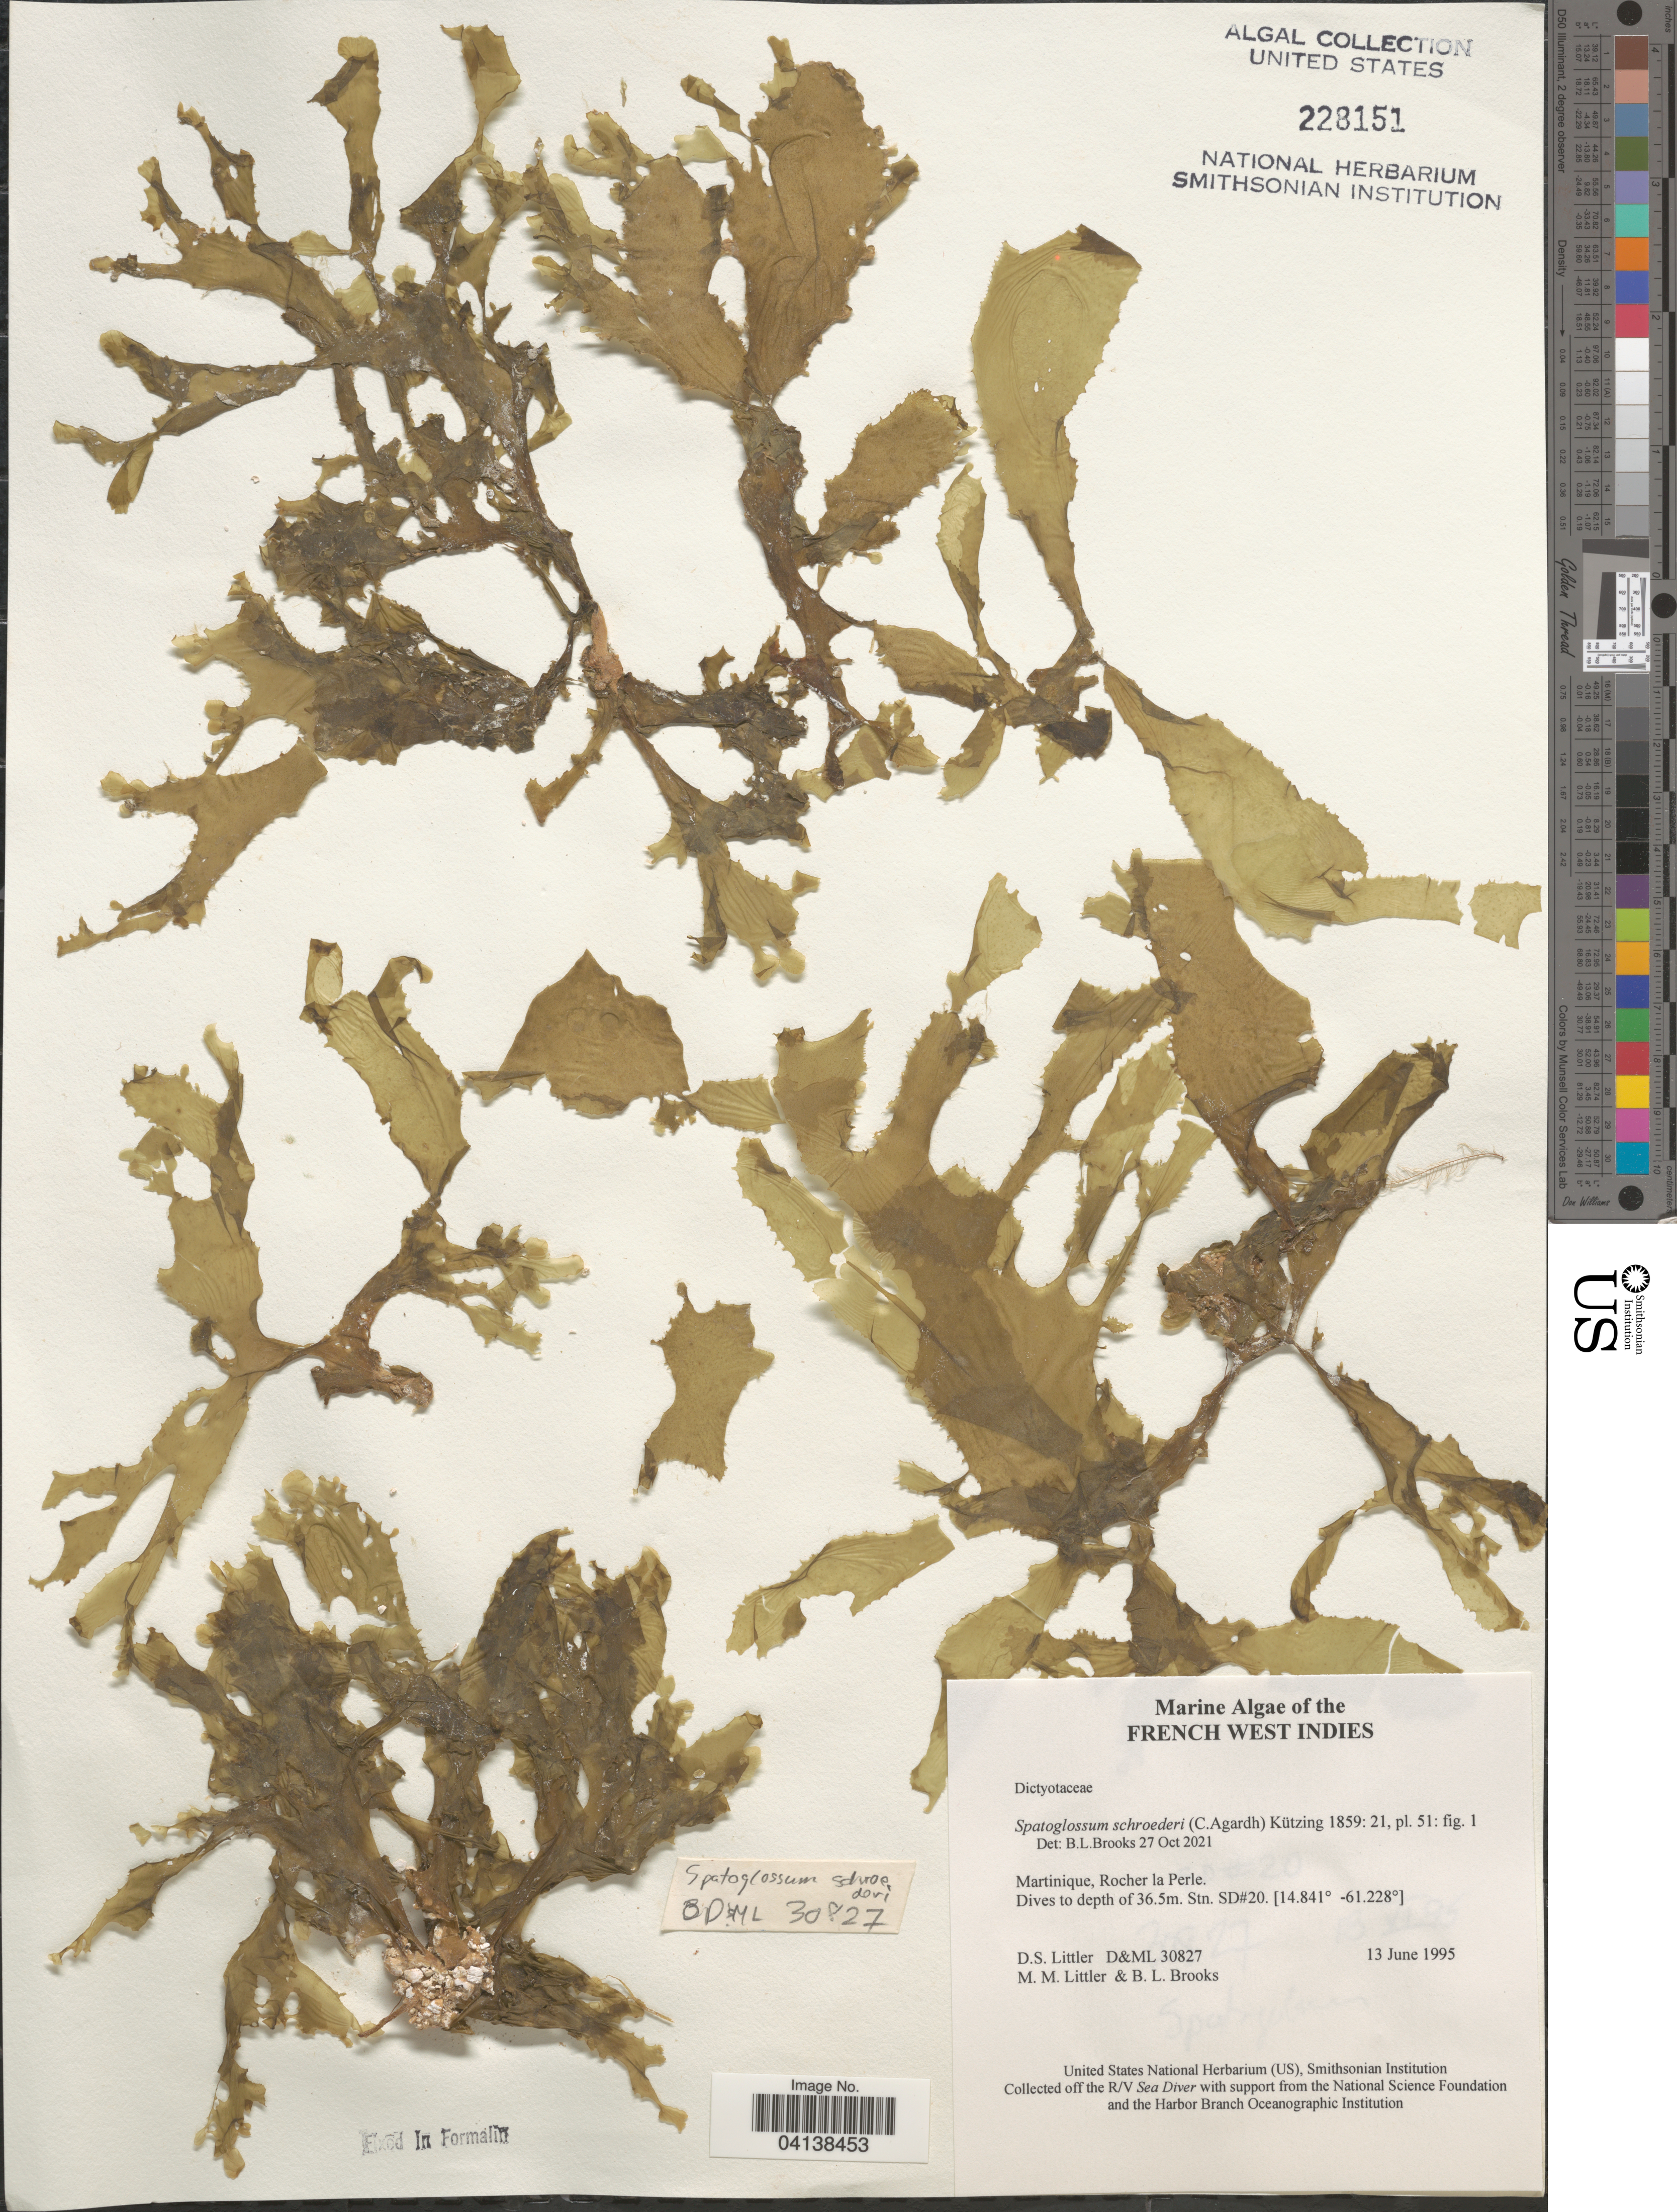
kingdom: Chromista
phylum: Ochrophyta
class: Phaeophyceae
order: Dictyotales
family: Dictyotaceae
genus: Spatoglossum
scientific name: Spatoglossum schroederi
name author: (C. Agardh) Kütz.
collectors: D. S. Littler & B. Brooks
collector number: D&ML 30827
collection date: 1995-06-13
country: Martinique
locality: French West Indies. Rocher la Perle. Stn. SD#20.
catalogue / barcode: US 228151